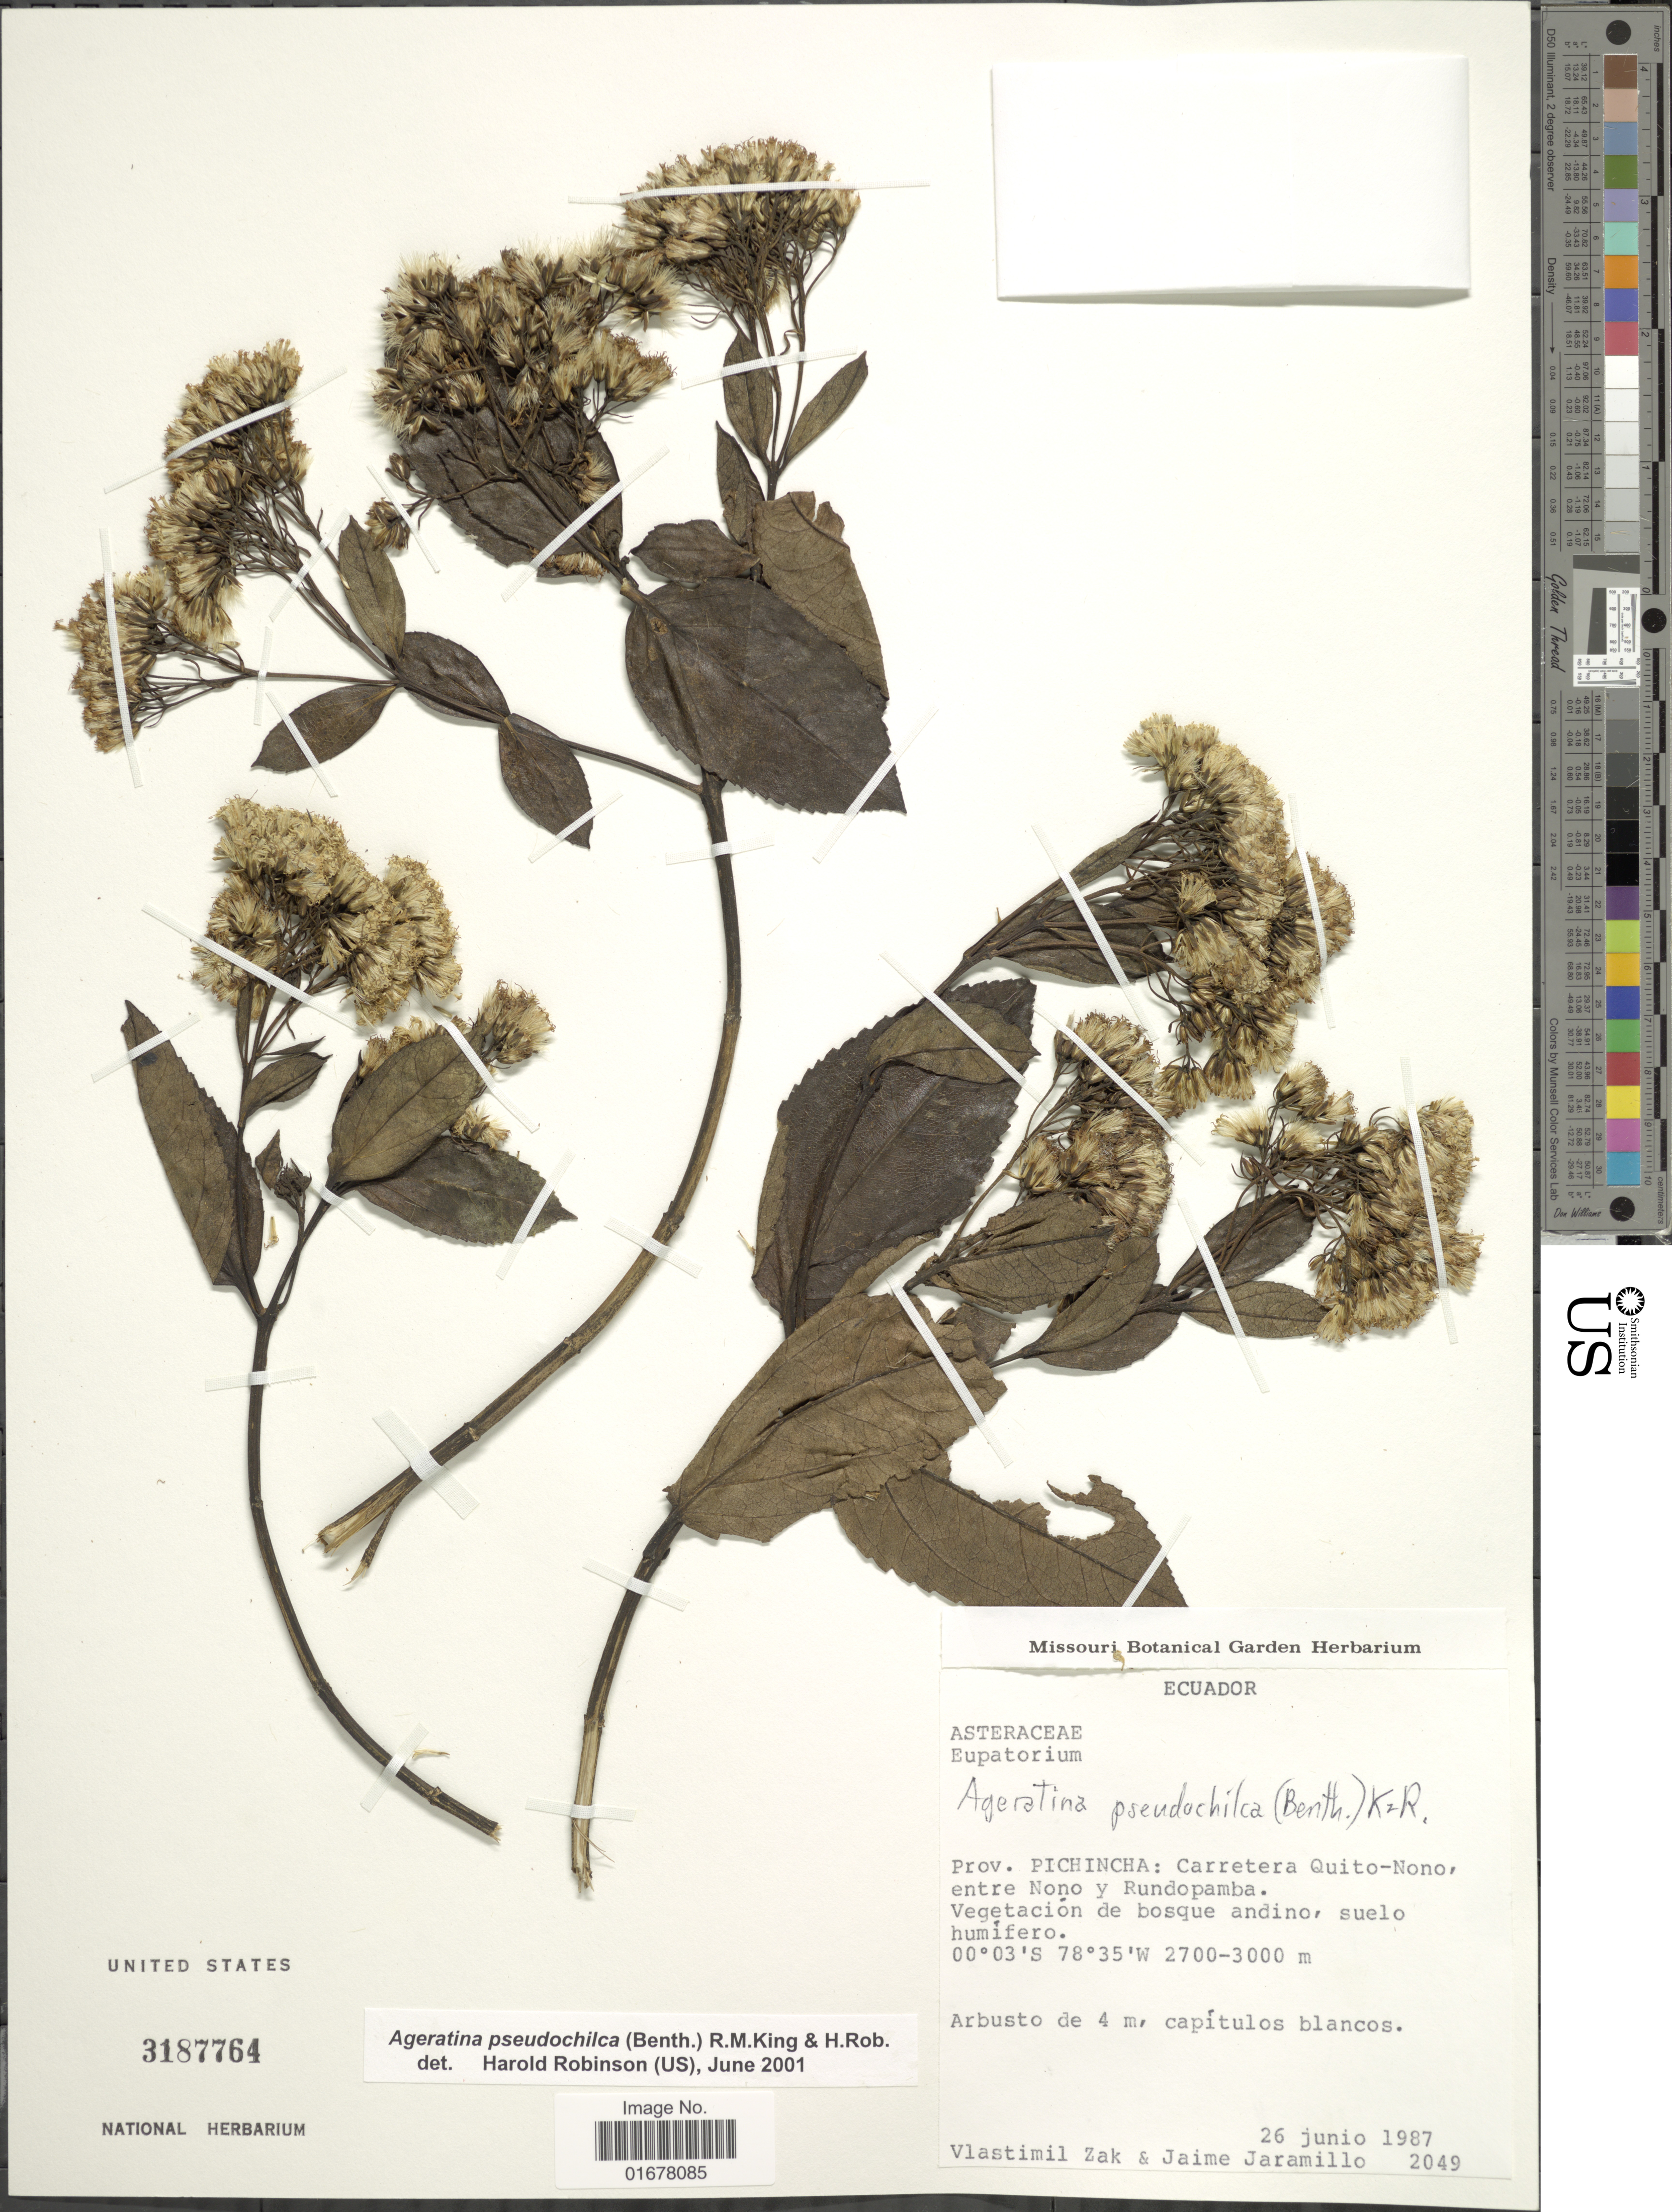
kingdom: Plantae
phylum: Tracheophyta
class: Magnoliopsida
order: Asterales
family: Asteraceae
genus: Ageratina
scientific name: Ageratina pseudochilca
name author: (Benth.) R.M. King & H. Rob.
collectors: V. Zak & J. Jaramillo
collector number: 2049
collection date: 1987-06-26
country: Ecuador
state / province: Pichincha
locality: Prov. Pichincha: Carretera Quito-Nono, entre Nono y Rundopamba, Vegetacion de bosque andino, suelo humifero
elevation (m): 2700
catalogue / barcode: US 3187764